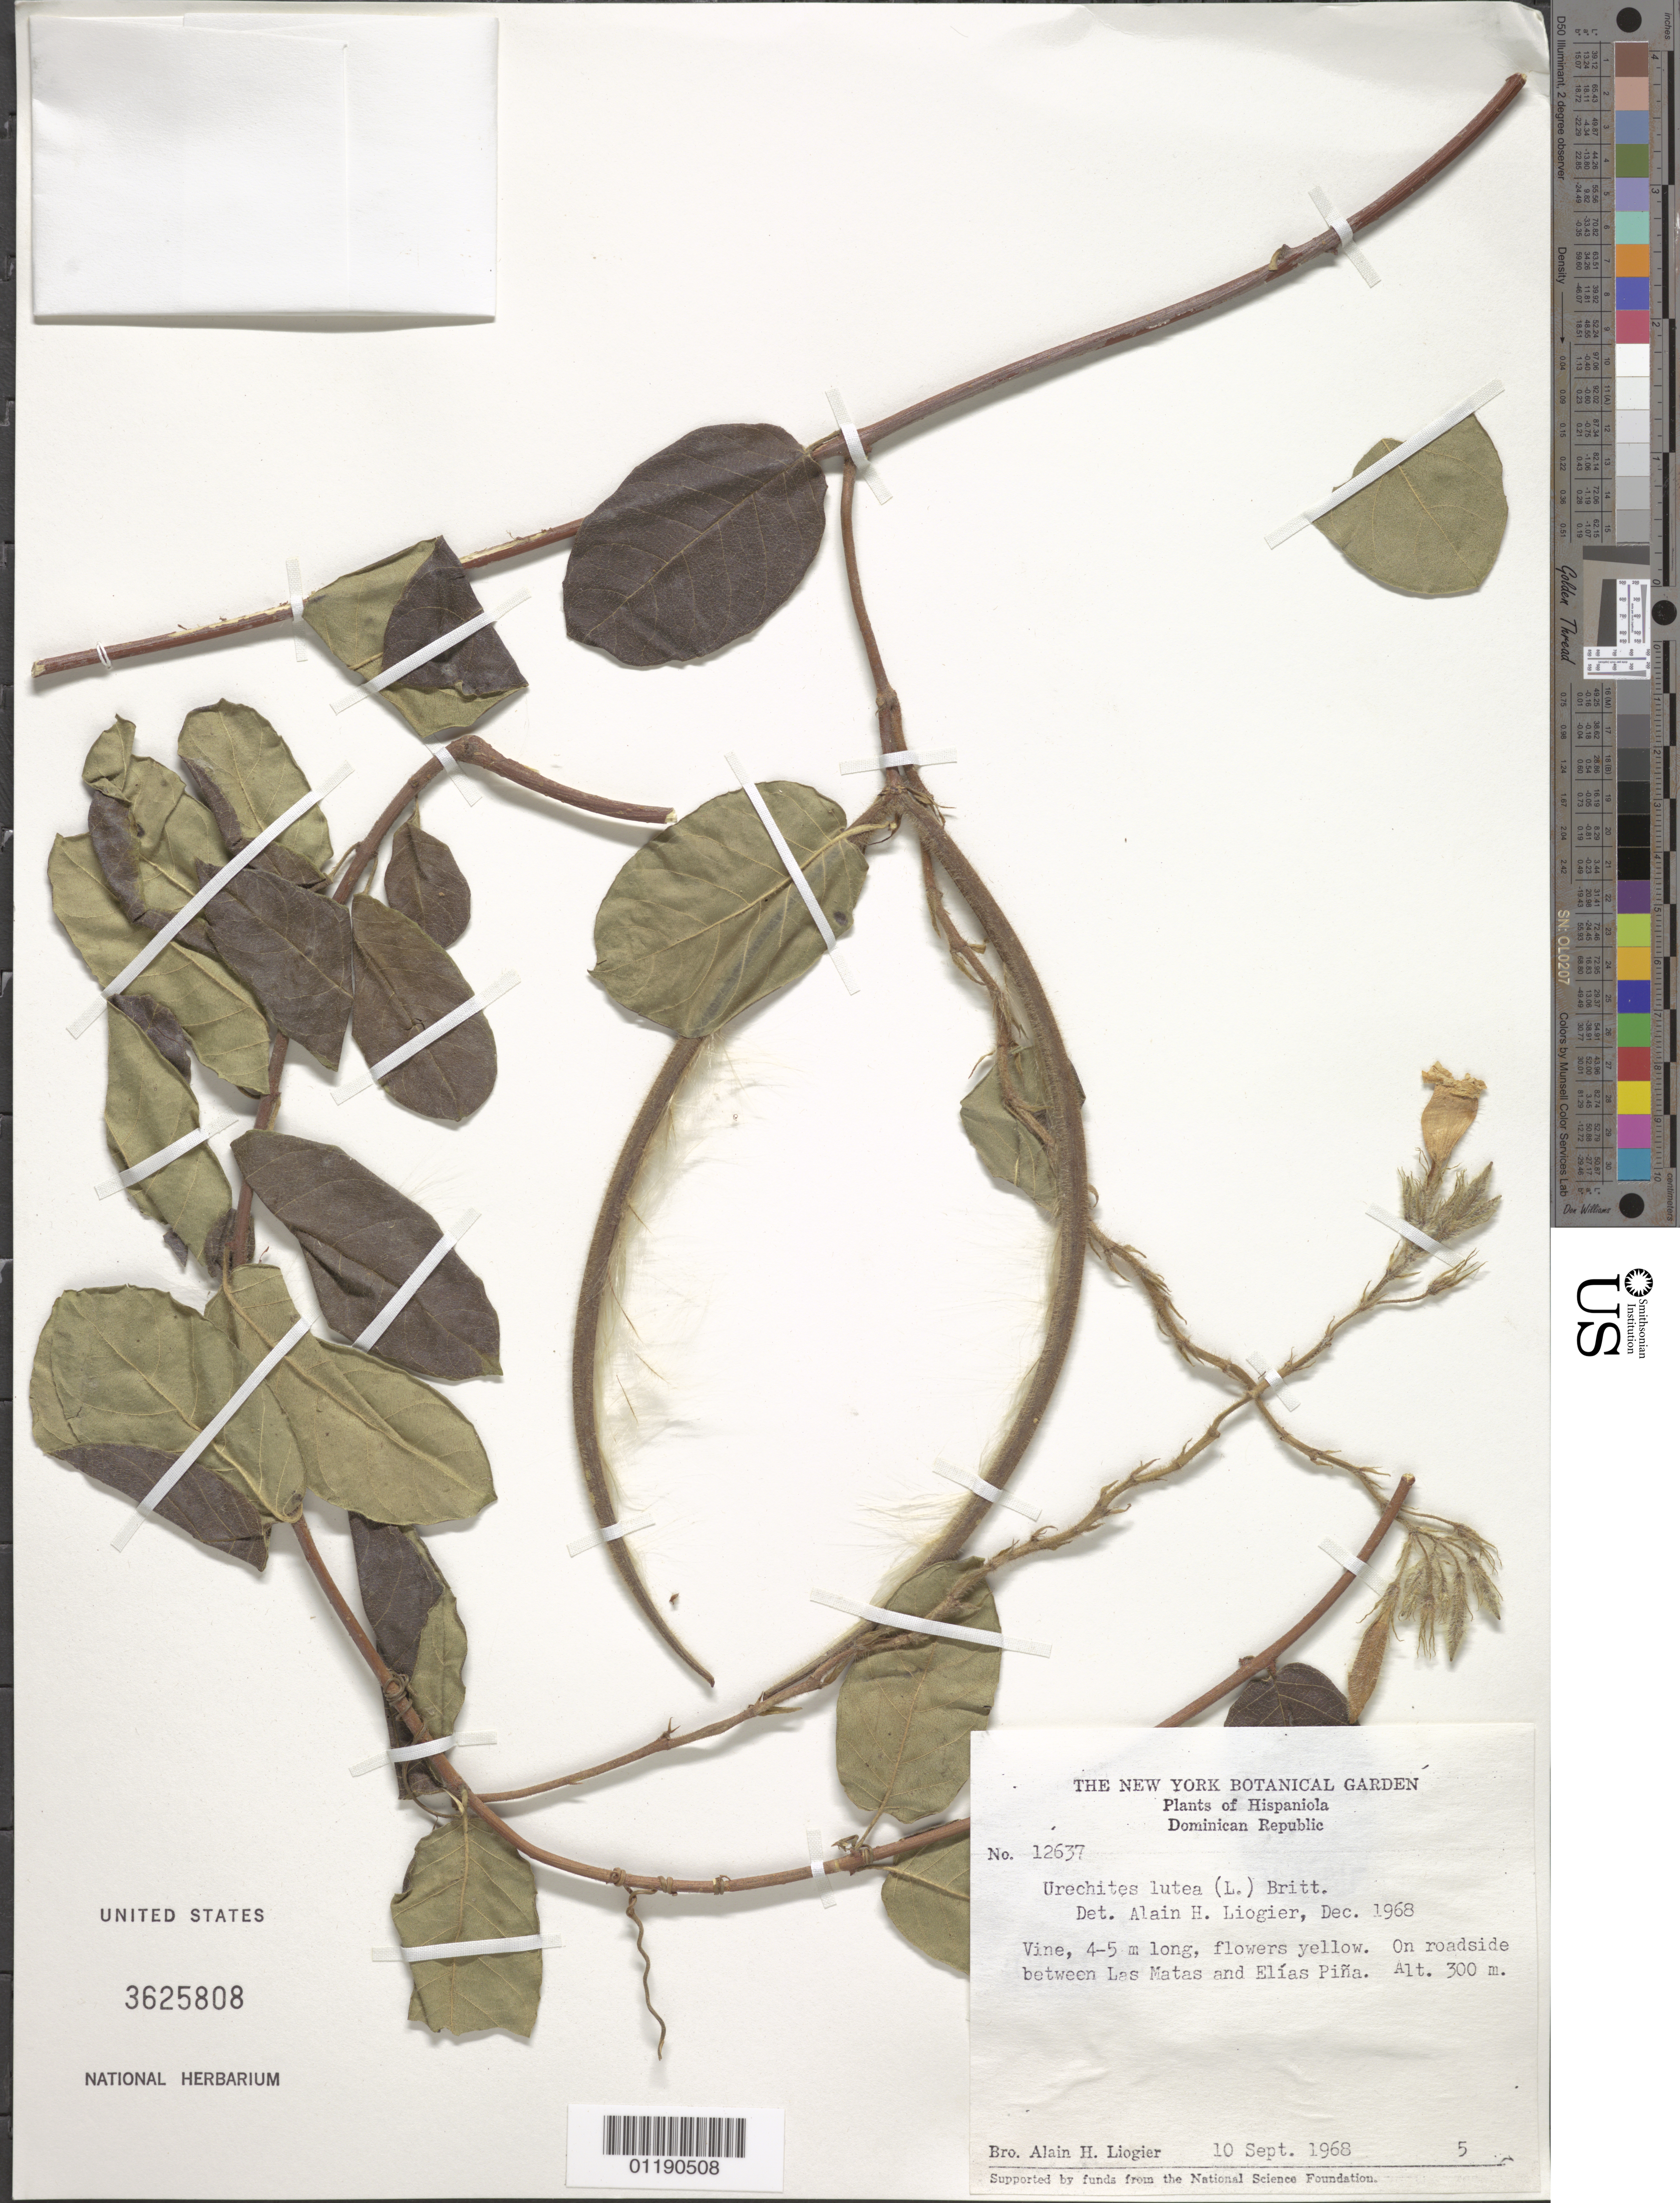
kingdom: Plantae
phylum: Tracheophyta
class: Magnoliopsida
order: Gentianales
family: Apocynaceae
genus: Urechites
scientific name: Urechites lutea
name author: (L.) Britton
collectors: A. H. Liogier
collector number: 12637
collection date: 1968-09-10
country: Dominican Republic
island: Hispaniola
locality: Between Las Matas and Elias Pina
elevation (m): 300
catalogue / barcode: US 3625808